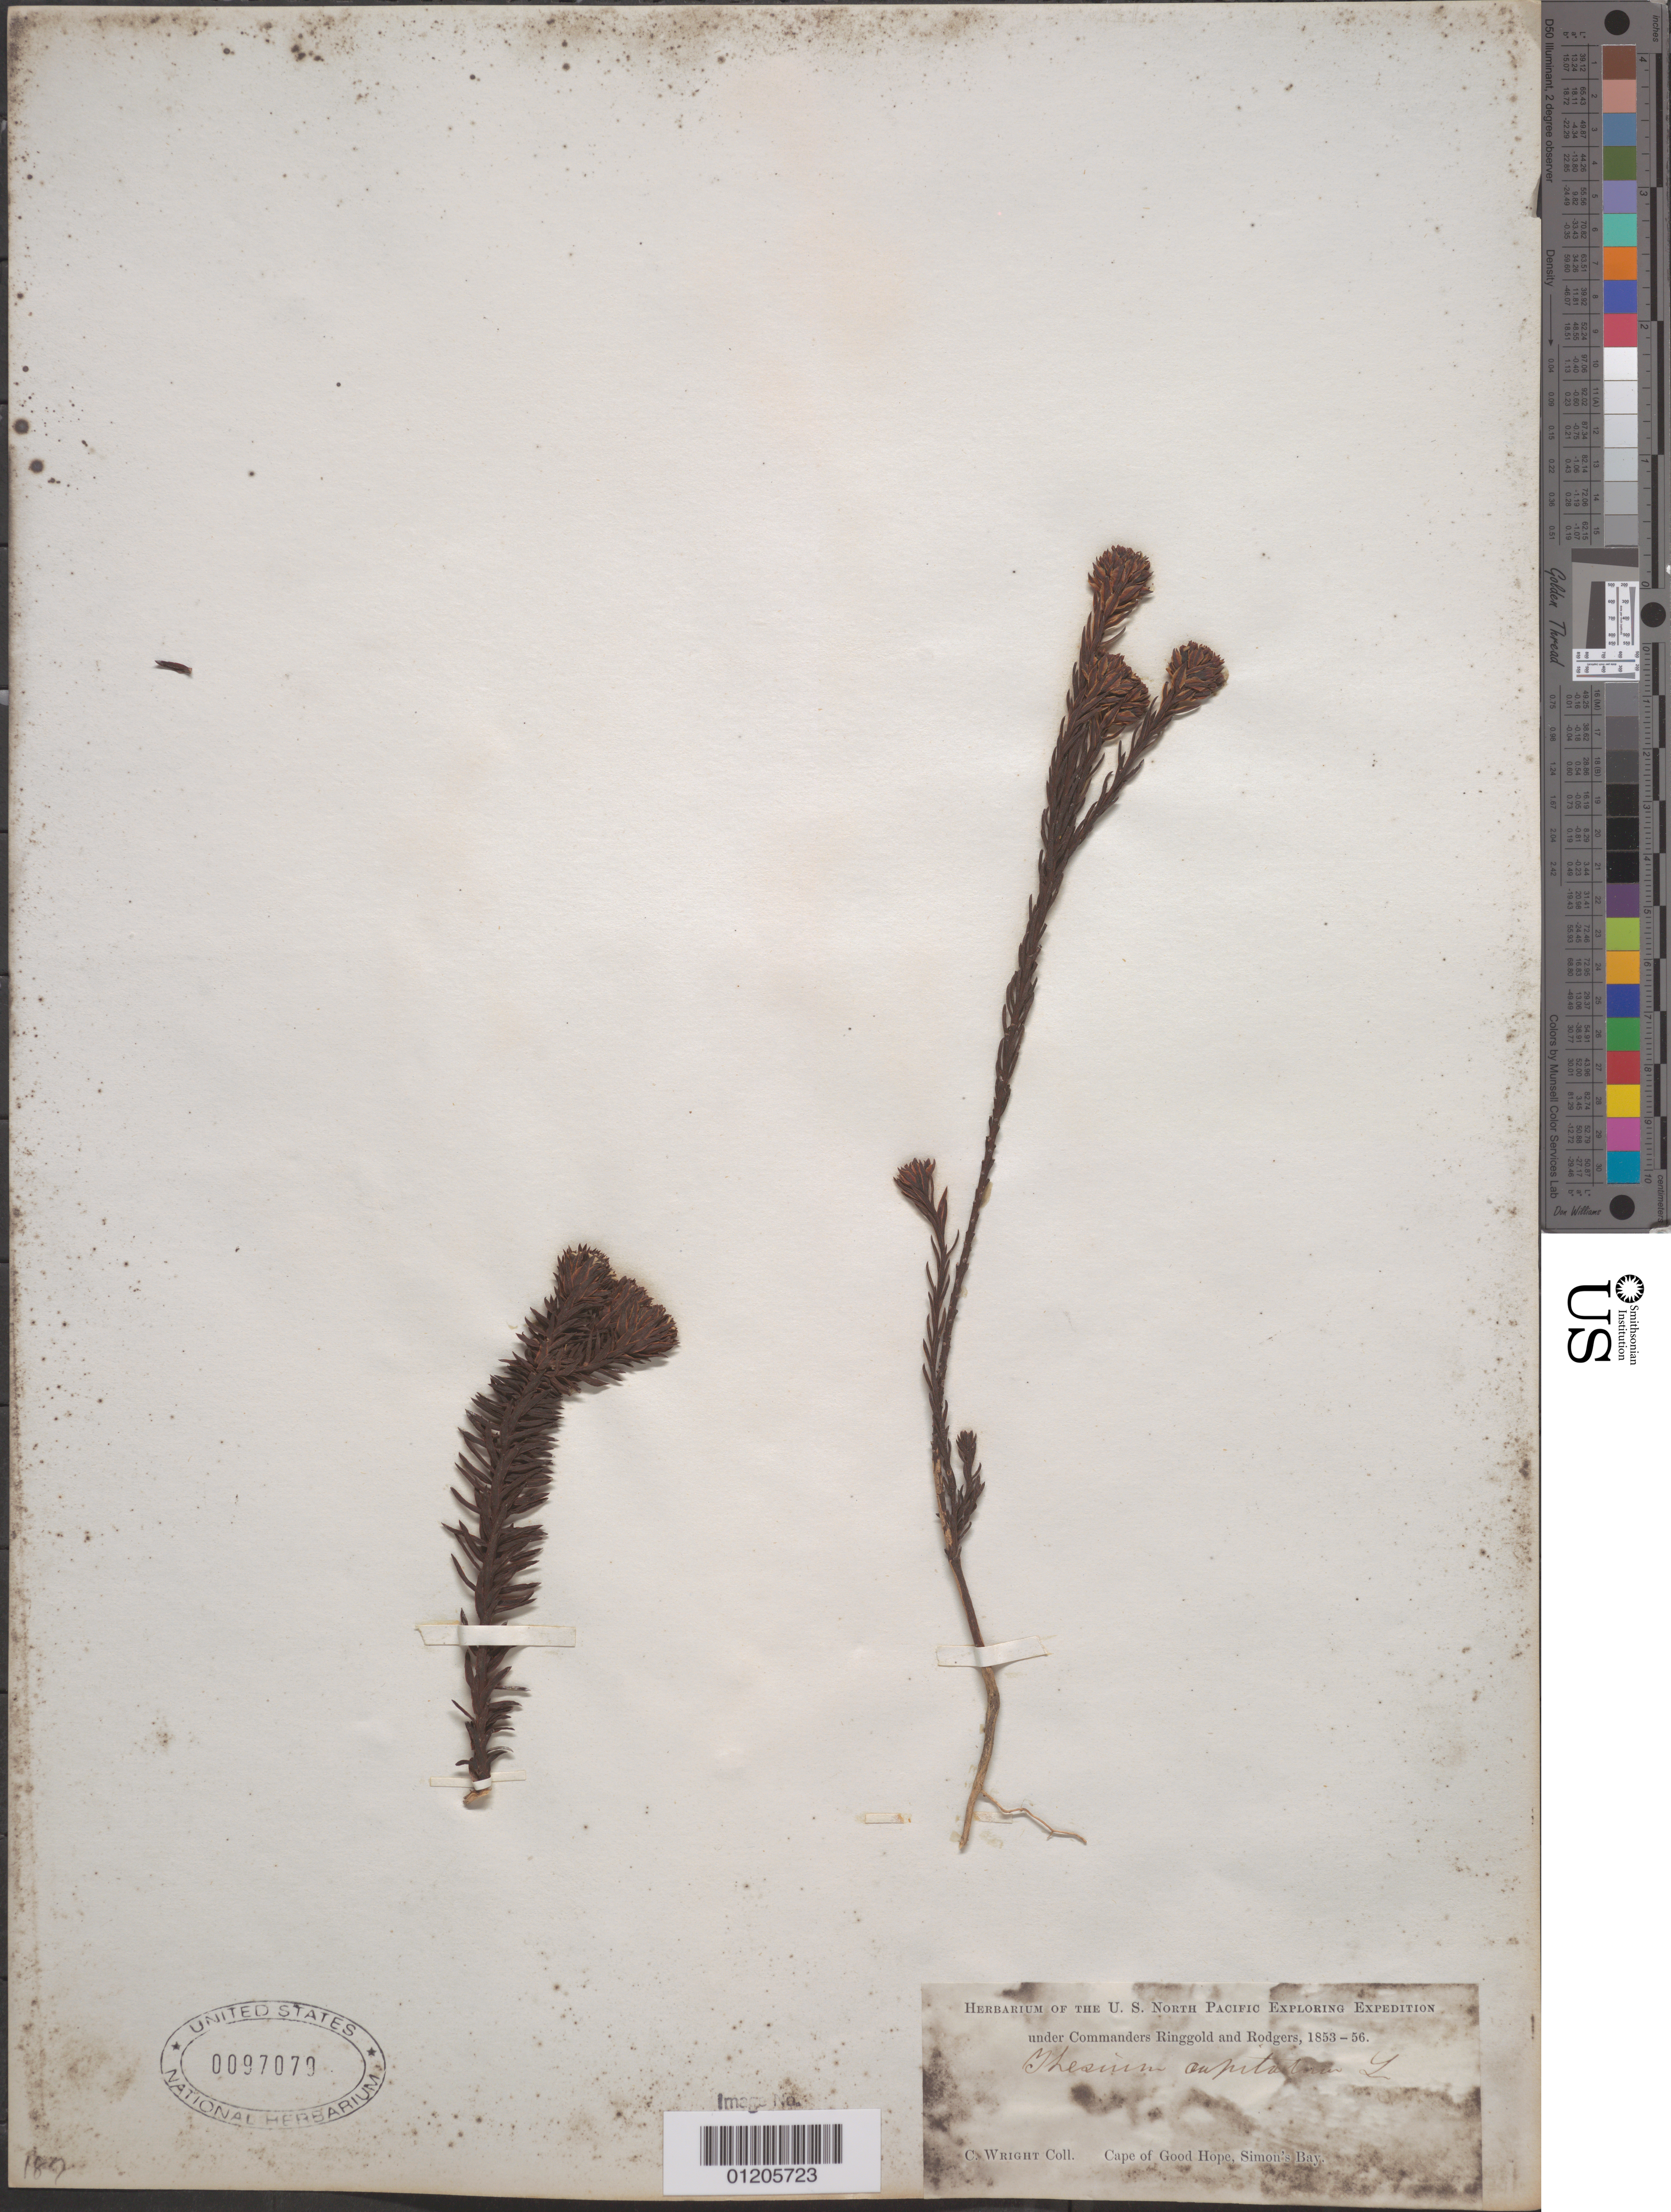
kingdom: Plantae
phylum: Tracheophyta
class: Magnoliopsida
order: Santalales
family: Thesiaceae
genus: Thesium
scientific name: Thesium capitatum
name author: L.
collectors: C. Wright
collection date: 1853/1856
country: South Africa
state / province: Western Cape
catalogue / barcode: US 97079